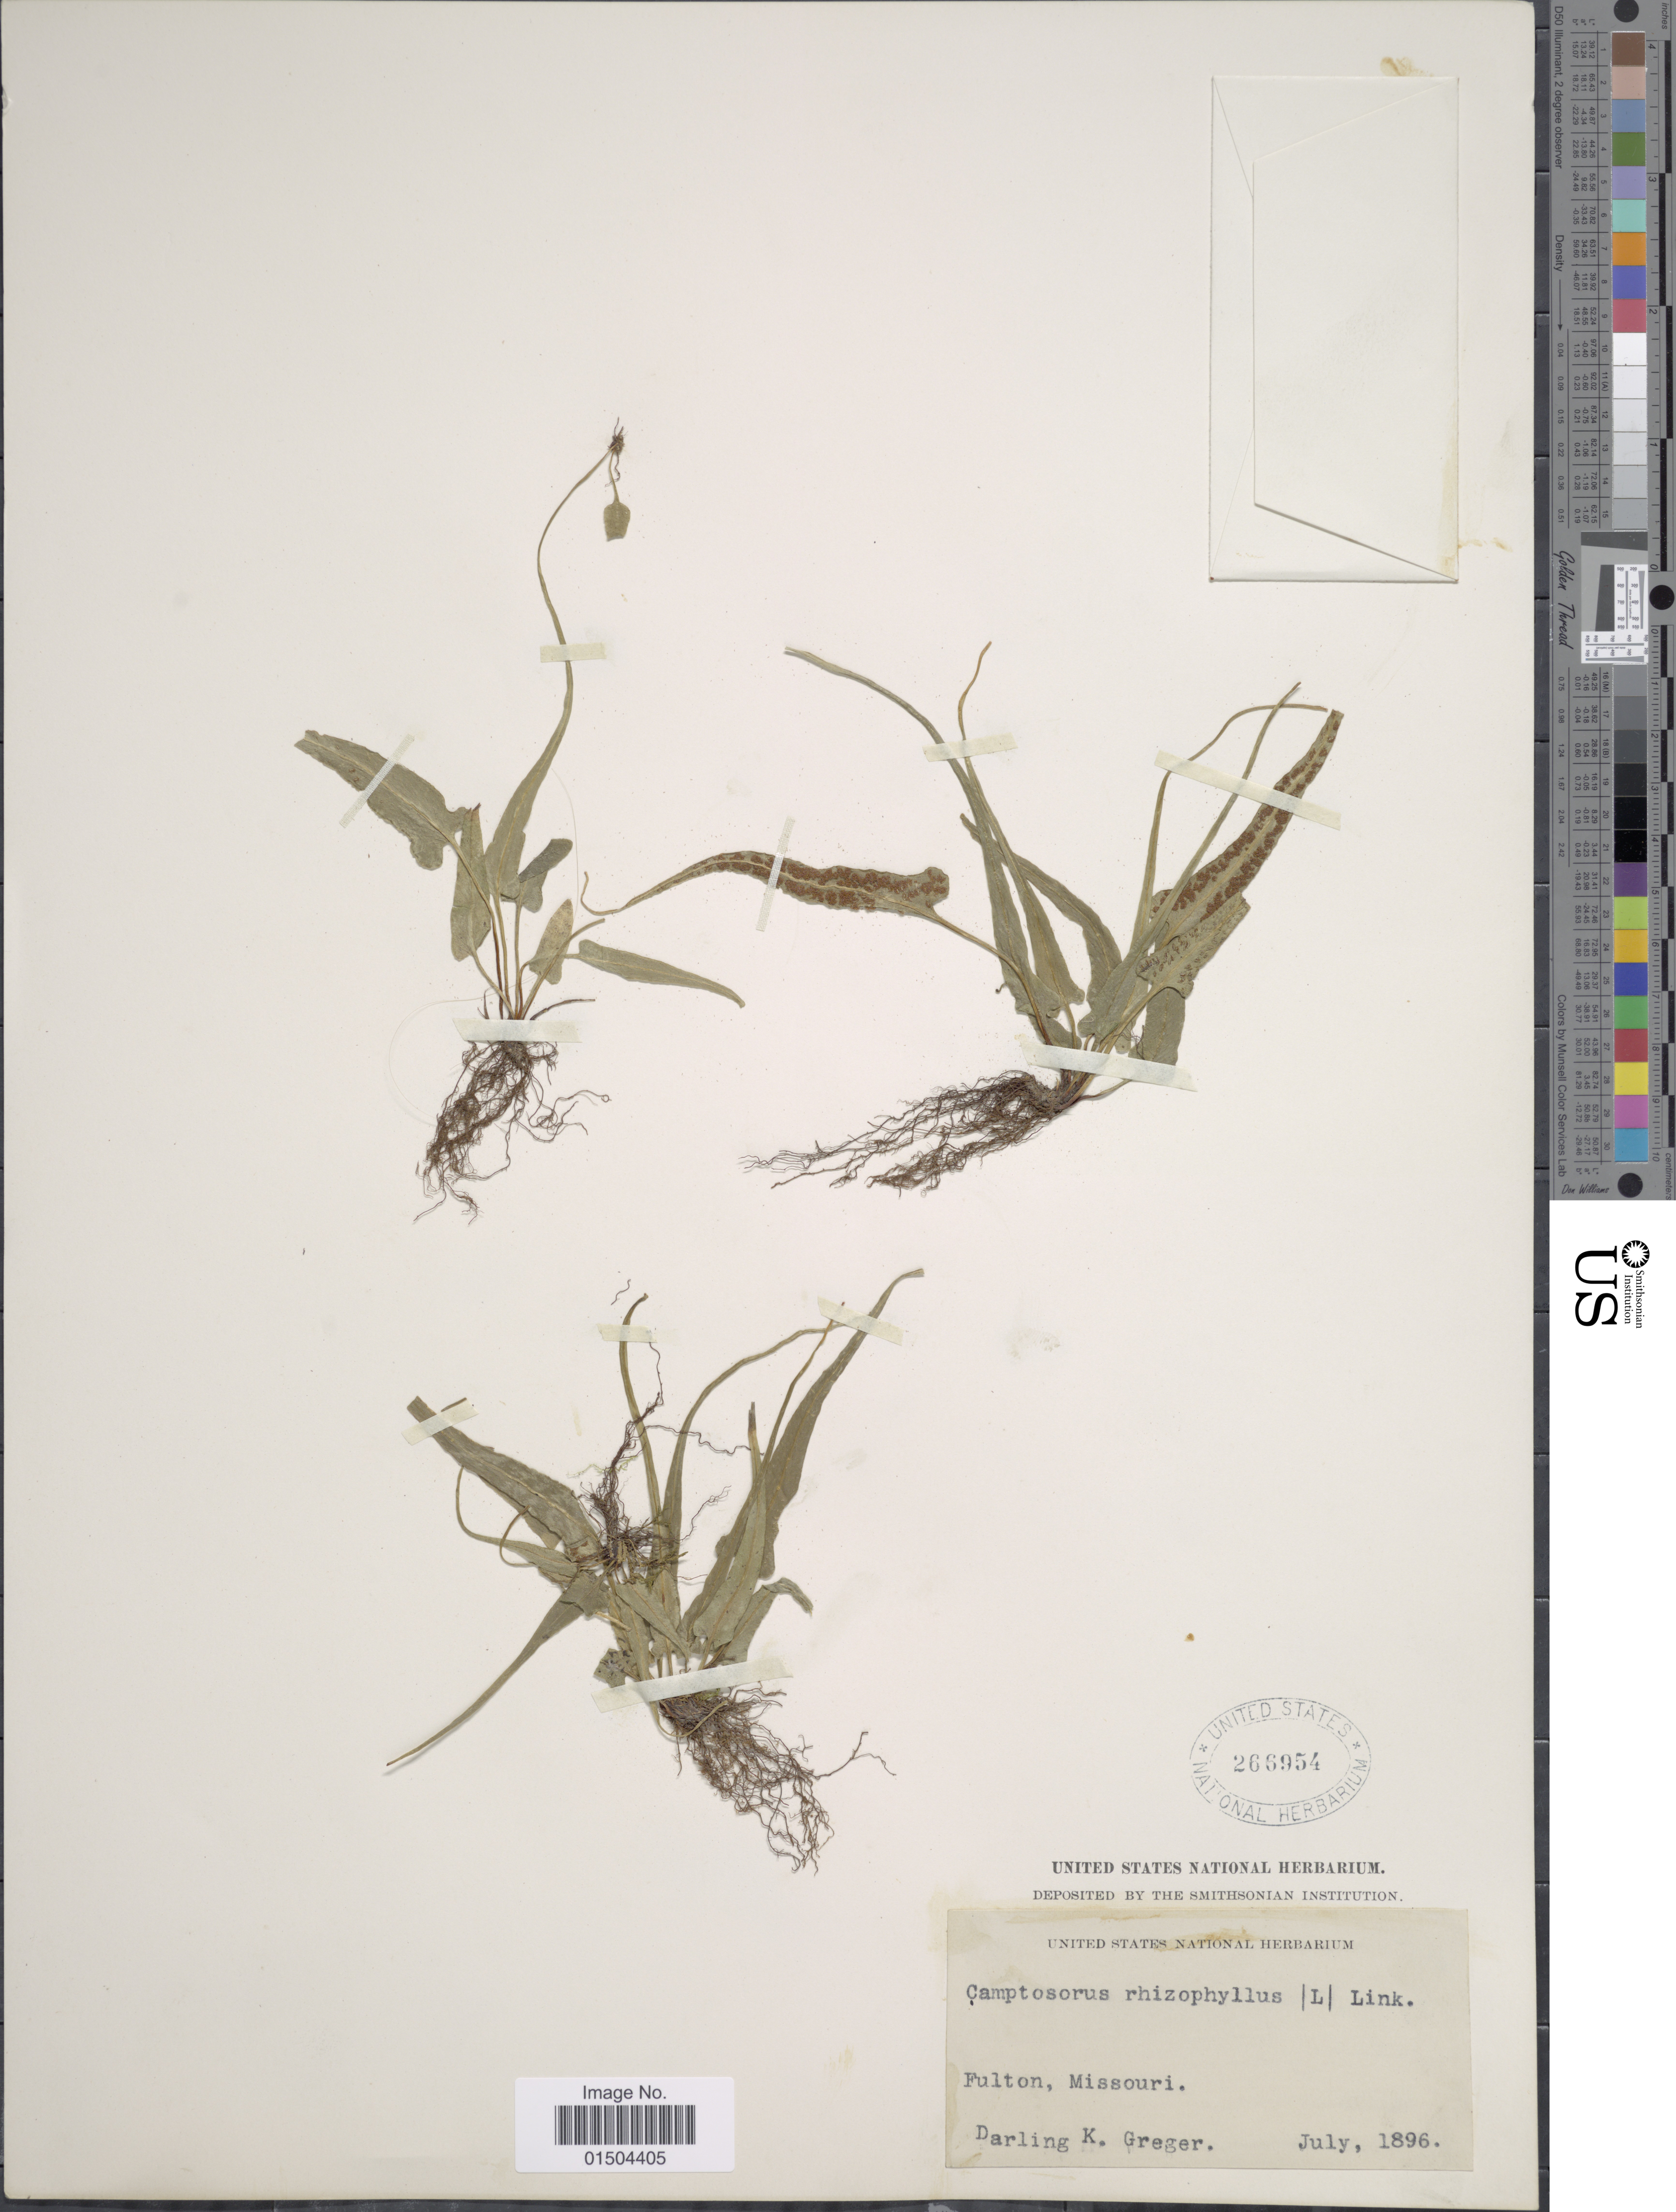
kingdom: Plantae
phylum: Tracheophyta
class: Polypodiopsida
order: Polypodiales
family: Aspleniaceae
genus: Asplenium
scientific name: Asplenium rhizophyllum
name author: L.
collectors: D. Greger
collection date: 1896-07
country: United States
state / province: Missouri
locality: Fulton.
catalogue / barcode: US 266954